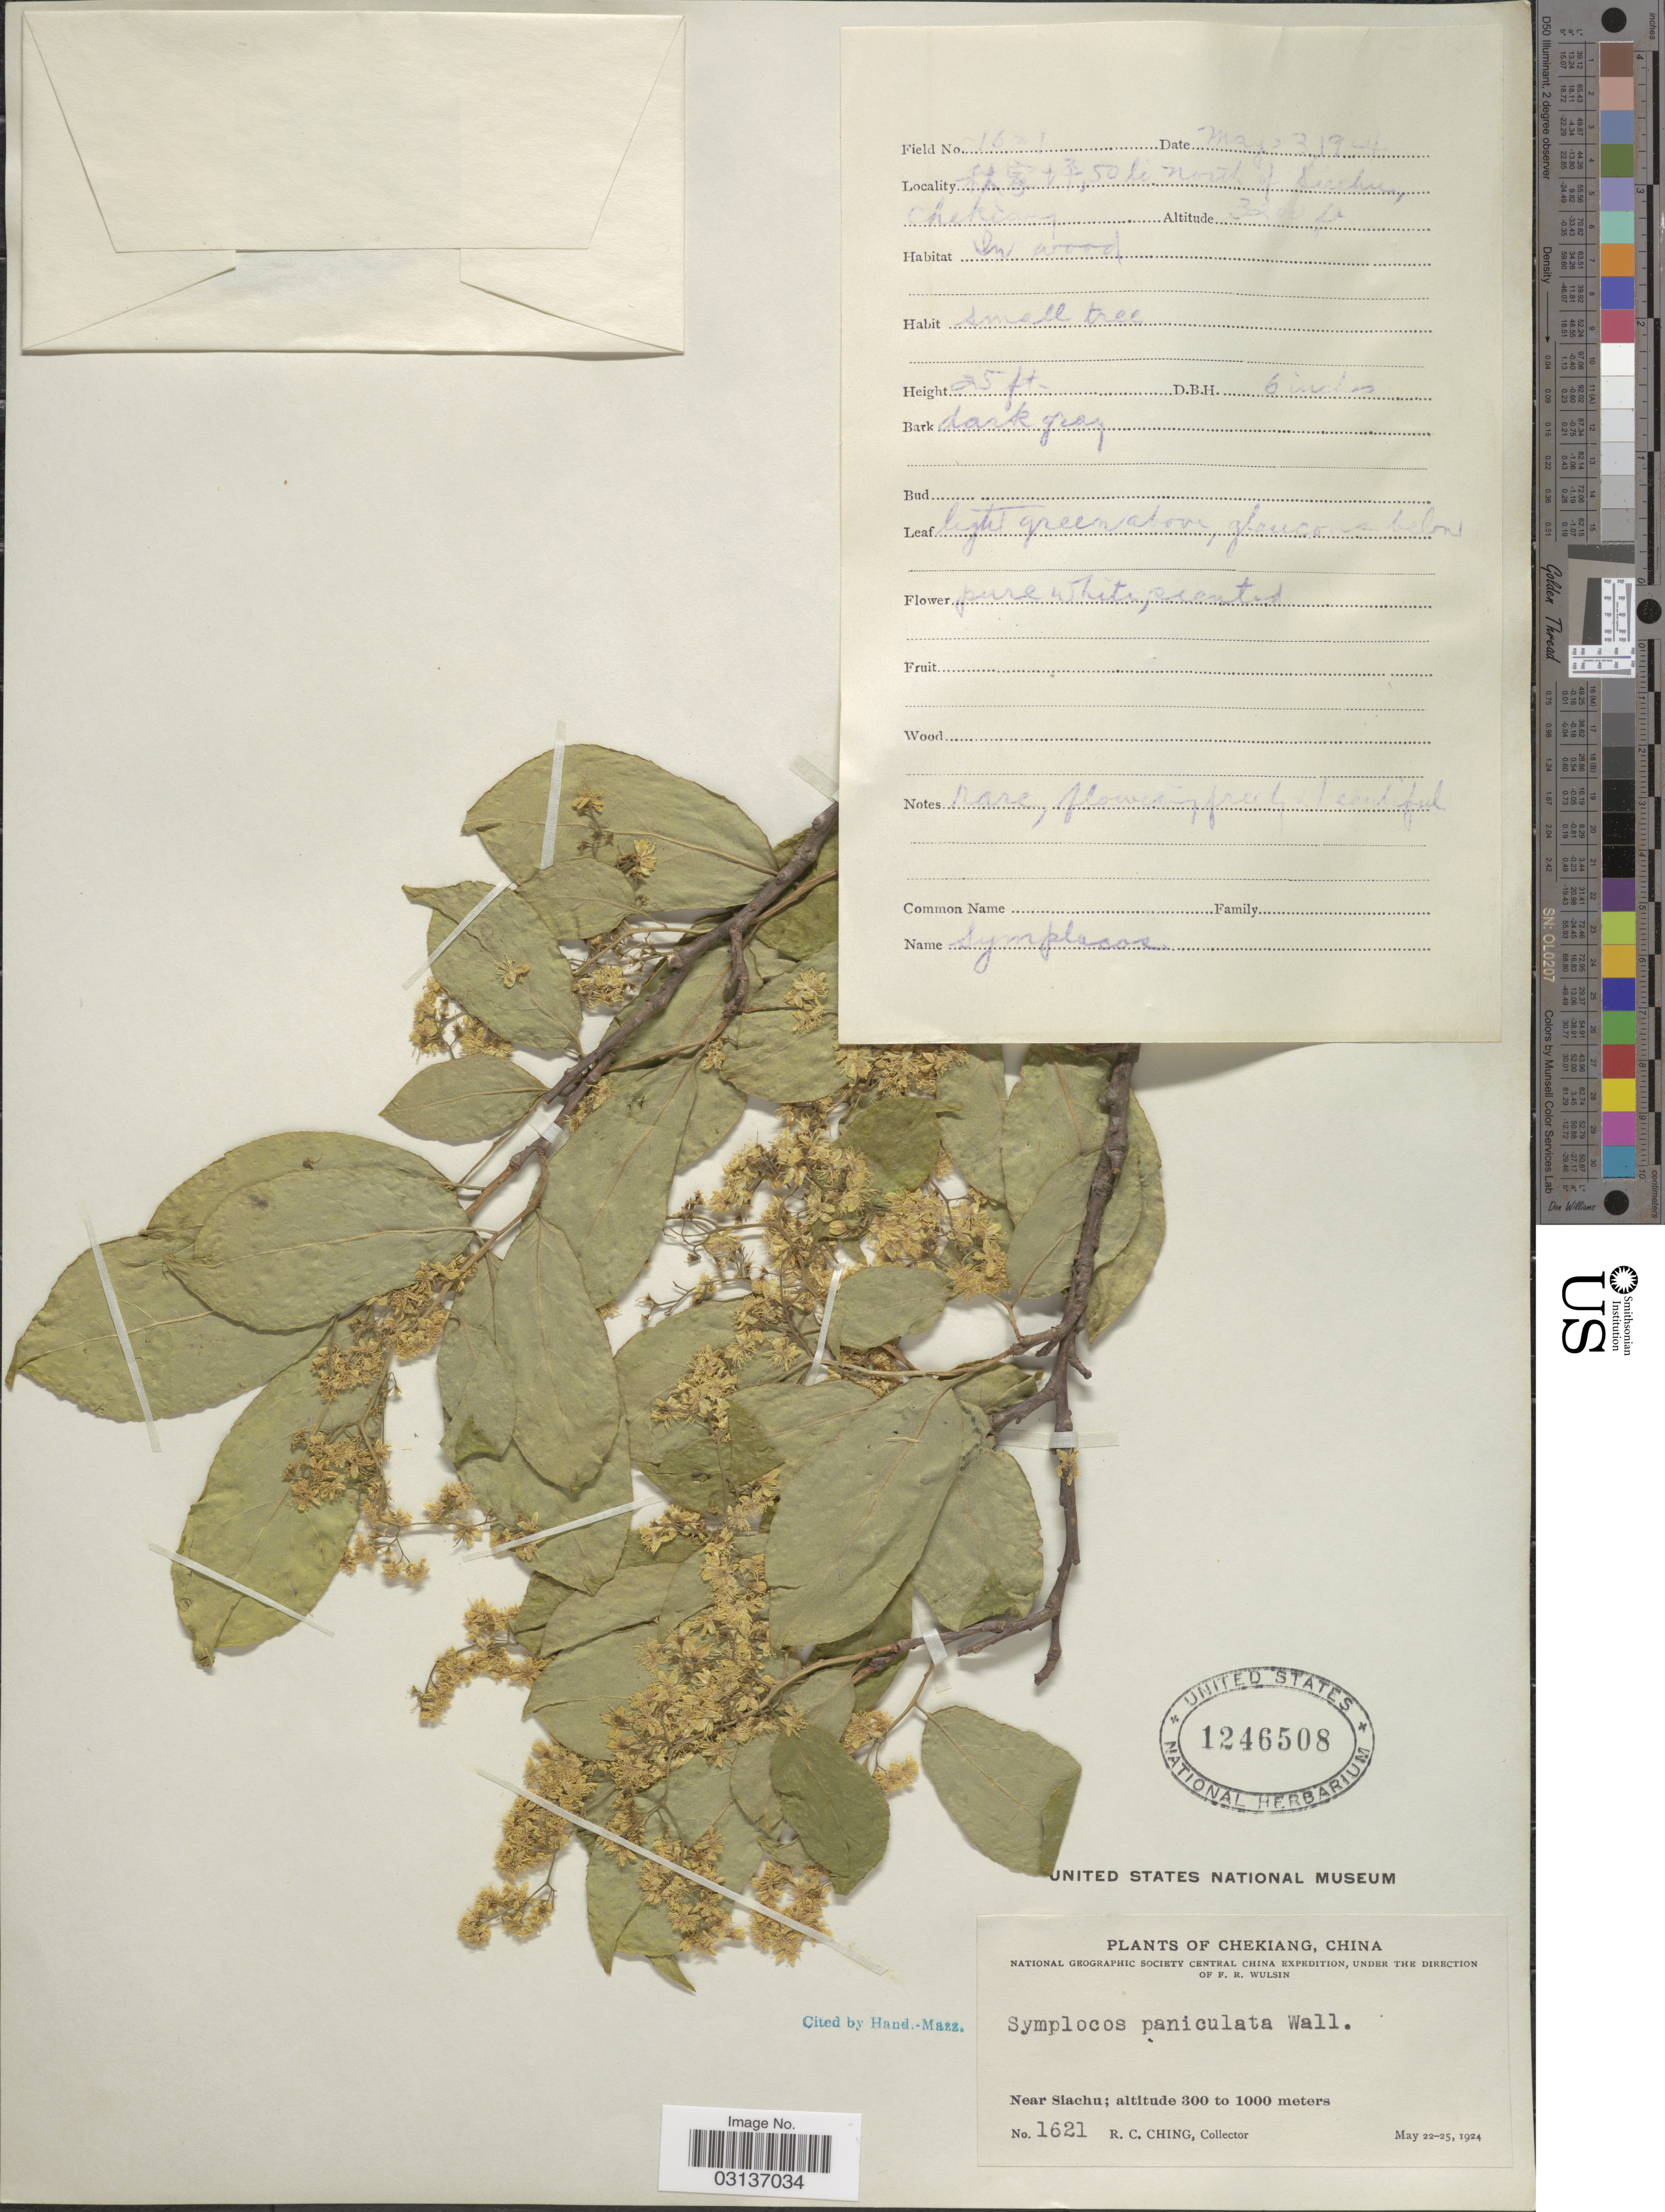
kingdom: Plantae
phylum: Tracheophyta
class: Magnoliopsida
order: Ericales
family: Symplocaceae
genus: Symplocos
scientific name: Symplocos paniculata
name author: Miq.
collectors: R. C. Ching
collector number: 1621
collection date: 1924-05-23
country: China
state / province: Zhejiang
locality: Chekiang. Near Siachu.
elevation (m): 975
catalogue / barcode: US 1246508